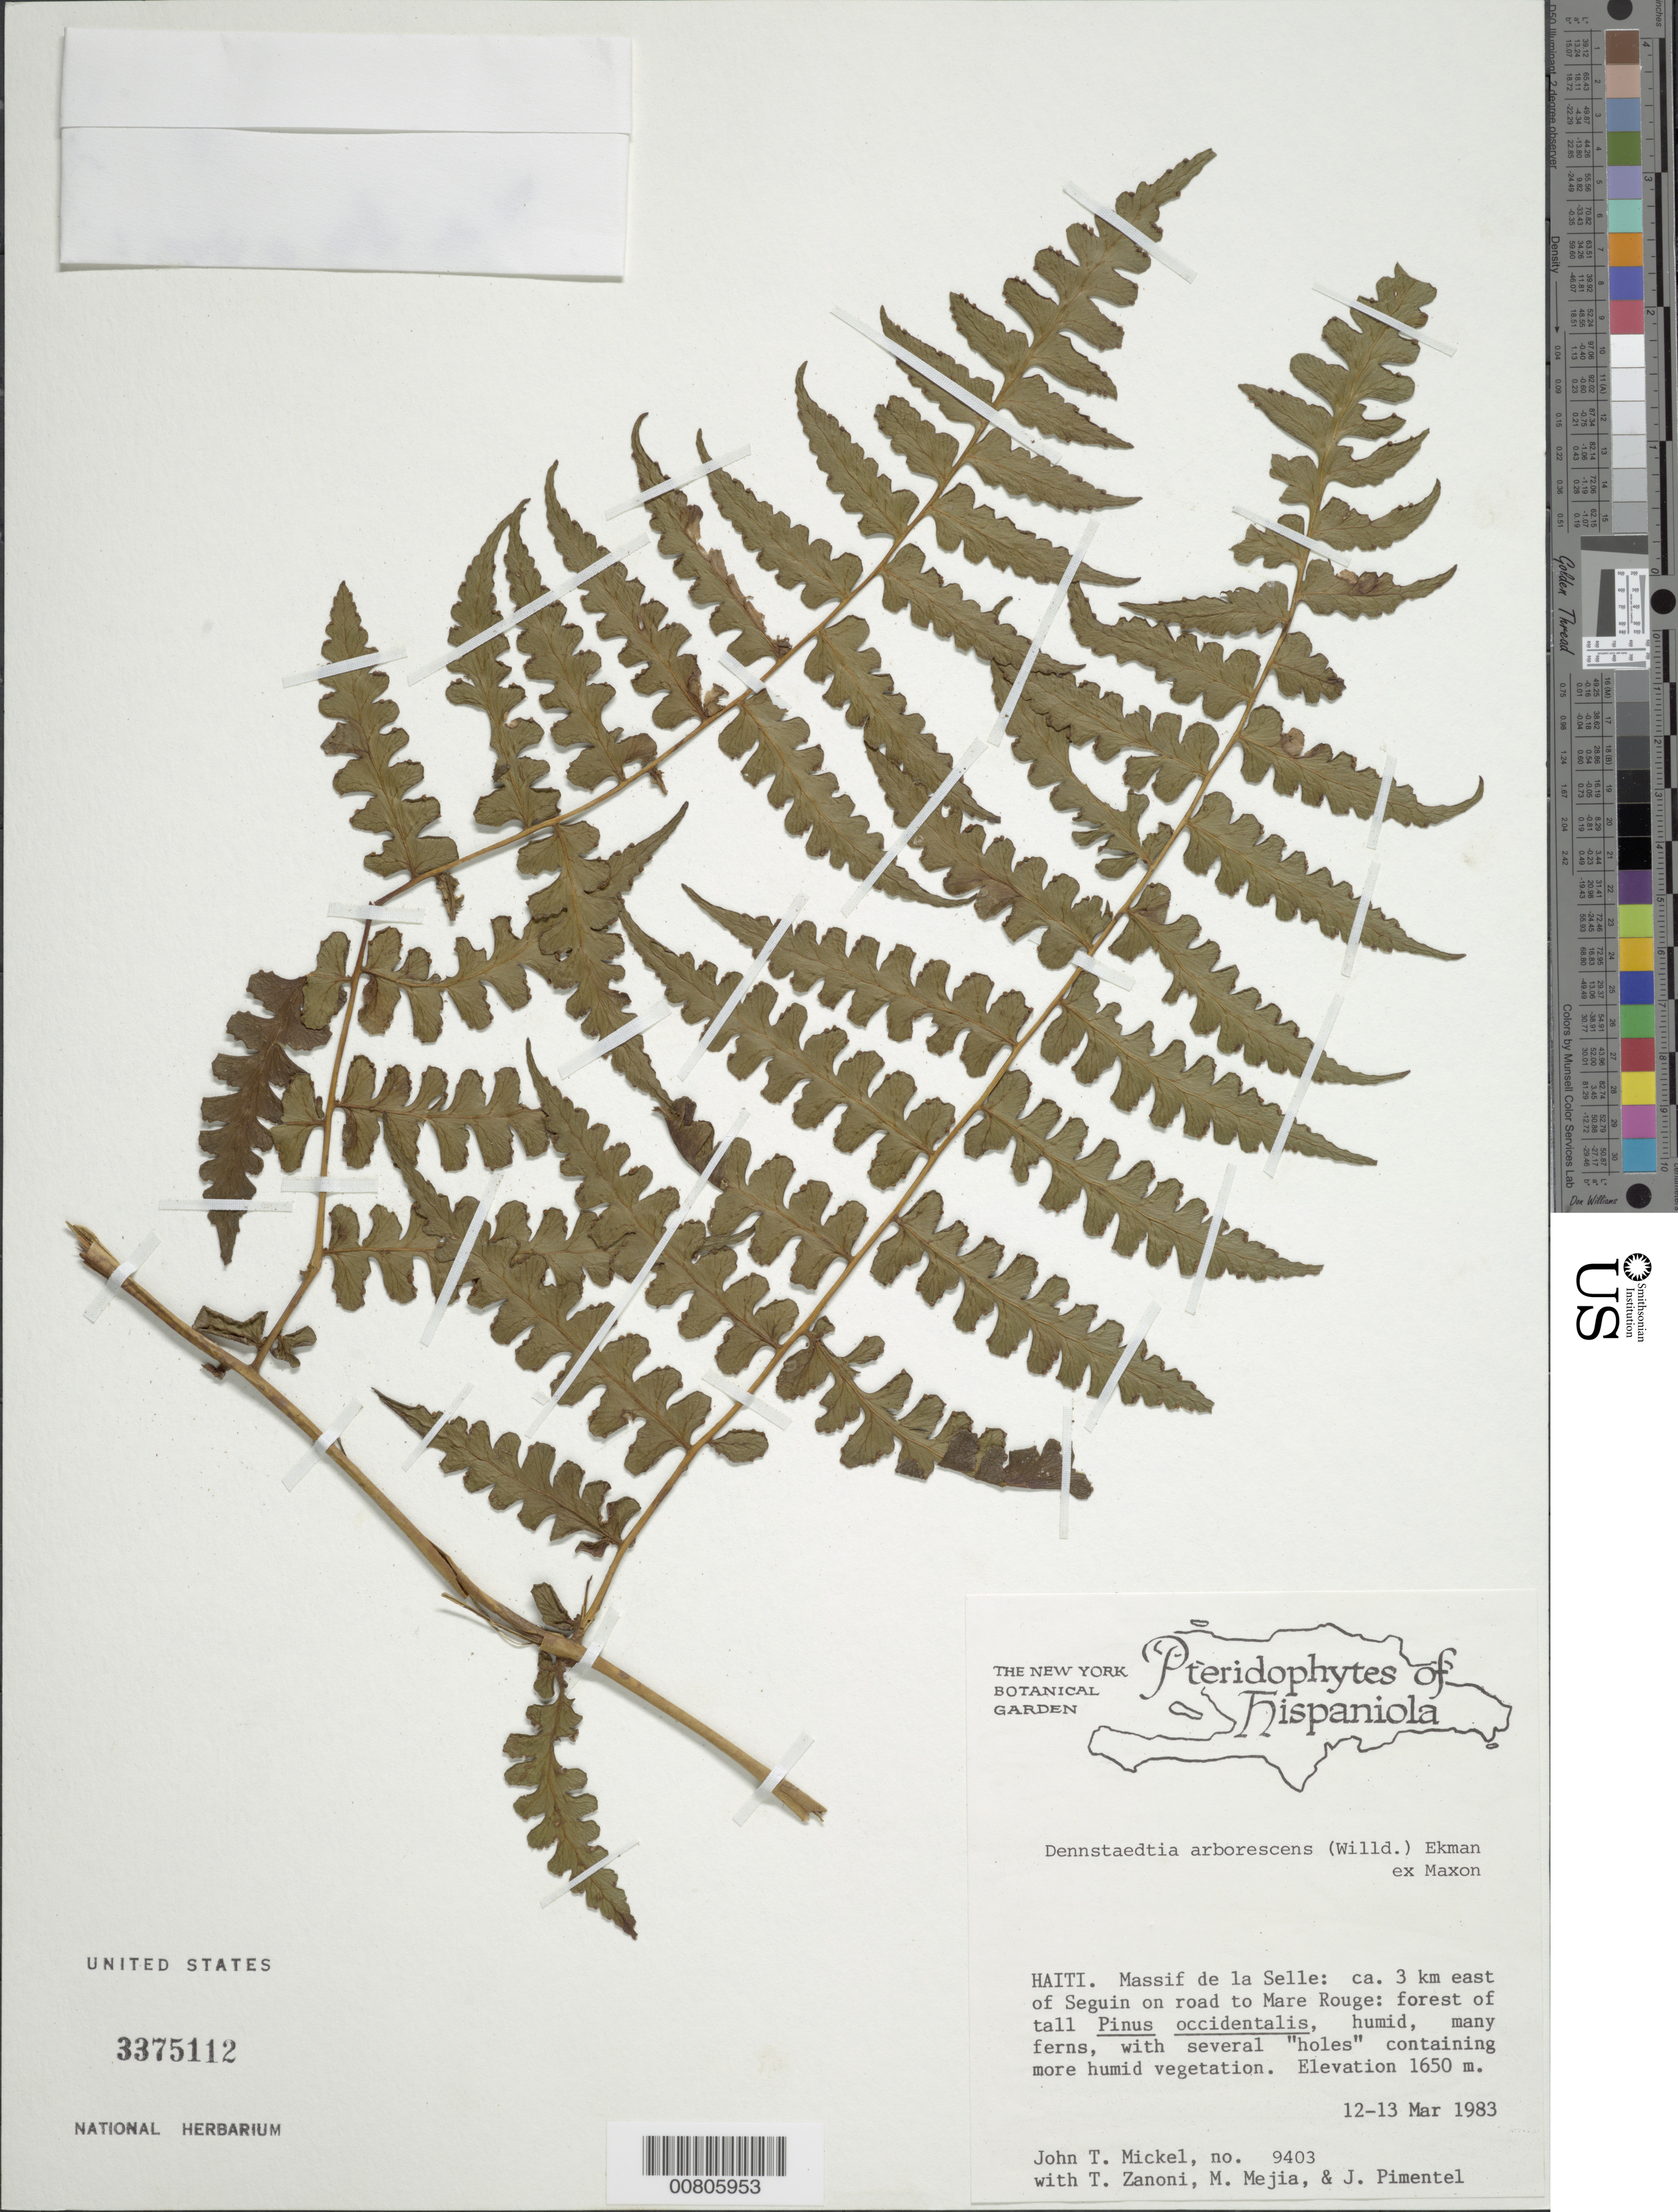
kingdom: Plantae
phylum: Tracheophyta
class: Polypodiopsida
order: Polypodiales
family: Dennstaedtiaceae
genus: Dennstaedtia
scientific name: Dennstaedtia arborescens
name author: (Willd.) Ekman ex Maxon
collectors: J. T. Mickel, T. A. Zanoni, M. Mejia & J. Pimentel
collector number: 9403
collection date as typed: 12 Mar 1983 to 13 Mar 1983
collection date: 1983-03-12/1983-03-13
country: Haiti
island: Hispaniola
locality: Massif de la Selle, ca. 3 km E of Seguin on road to Mare Rouge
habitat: Forest of tall Pinus occidentalis, humid, many ferns, with several "holes" containing more humid vegetation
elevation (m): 1650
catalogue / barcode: US 3375112